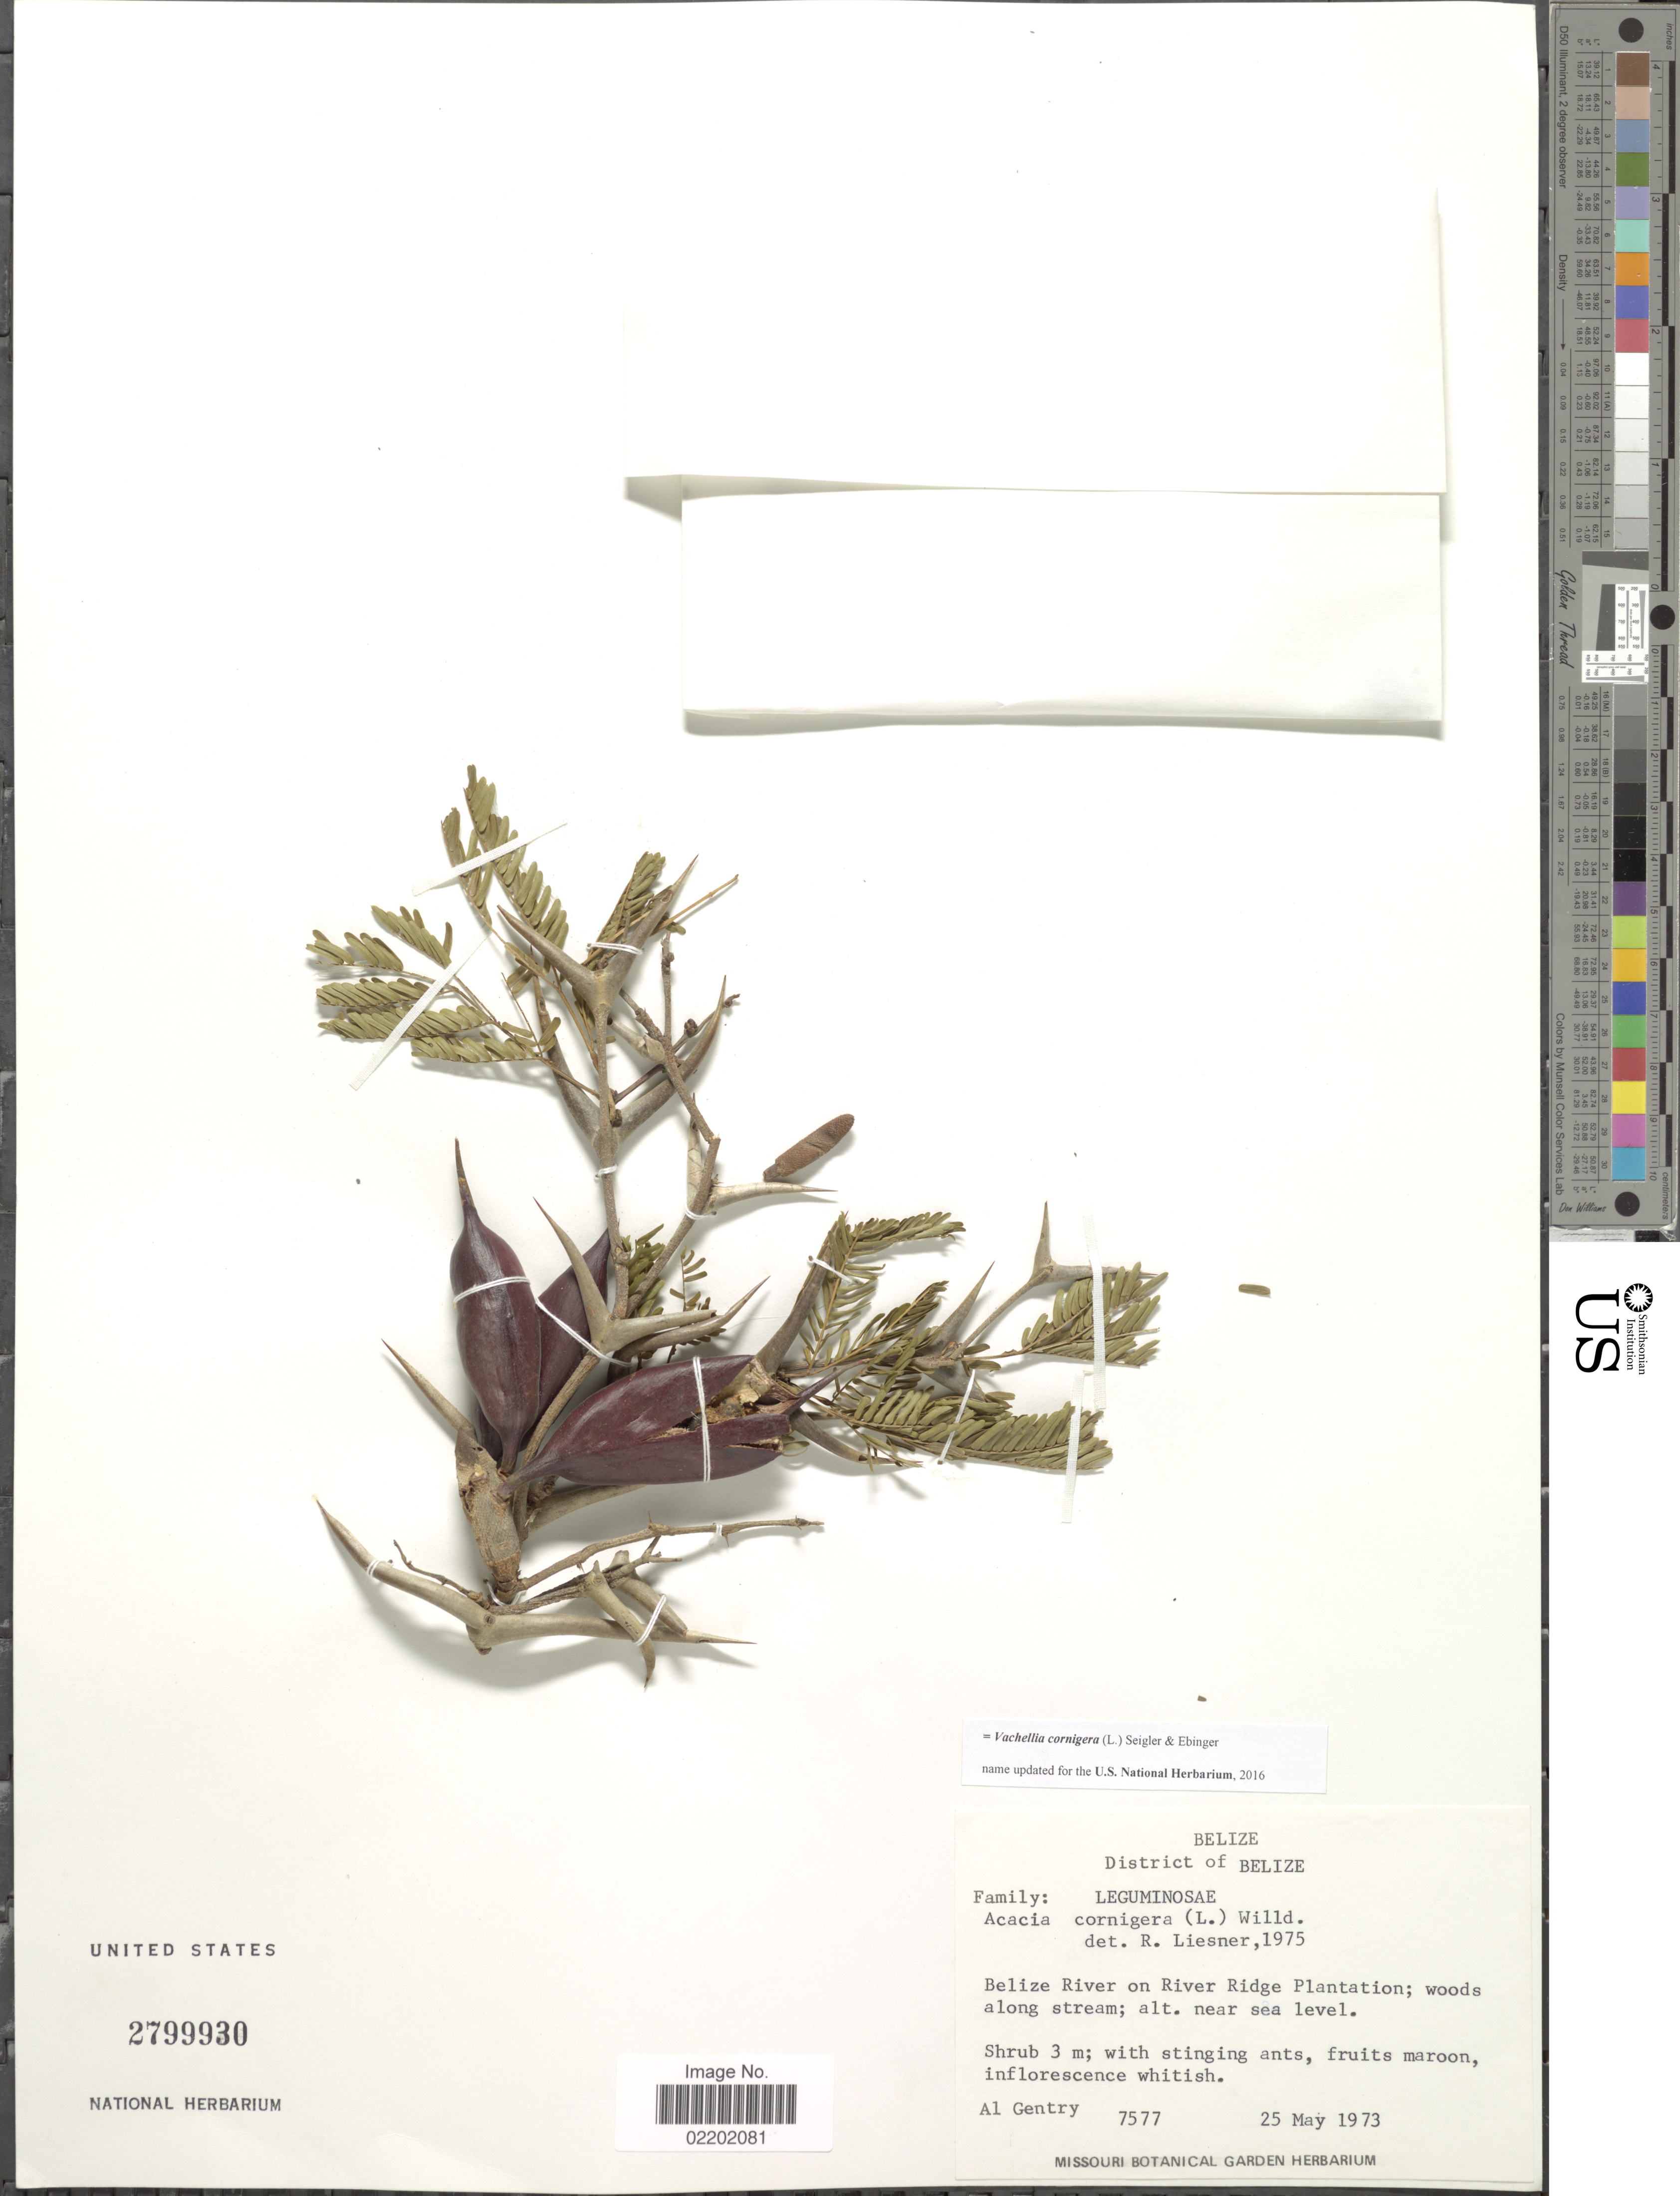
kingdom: Plantae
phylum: Tracheophyta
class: Magnoliopsida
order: Fabales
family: Fabaceae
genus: Vachellia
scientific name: Vachellia cornigera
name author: (L.) Seigler & Ebinger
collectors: A. H. Gentry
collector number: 7577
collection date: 1973-05-25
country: Belize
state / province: Belize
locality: District of Belize, Belize River on River Ridge Plantation; woods along stream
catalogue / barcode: US 2799930